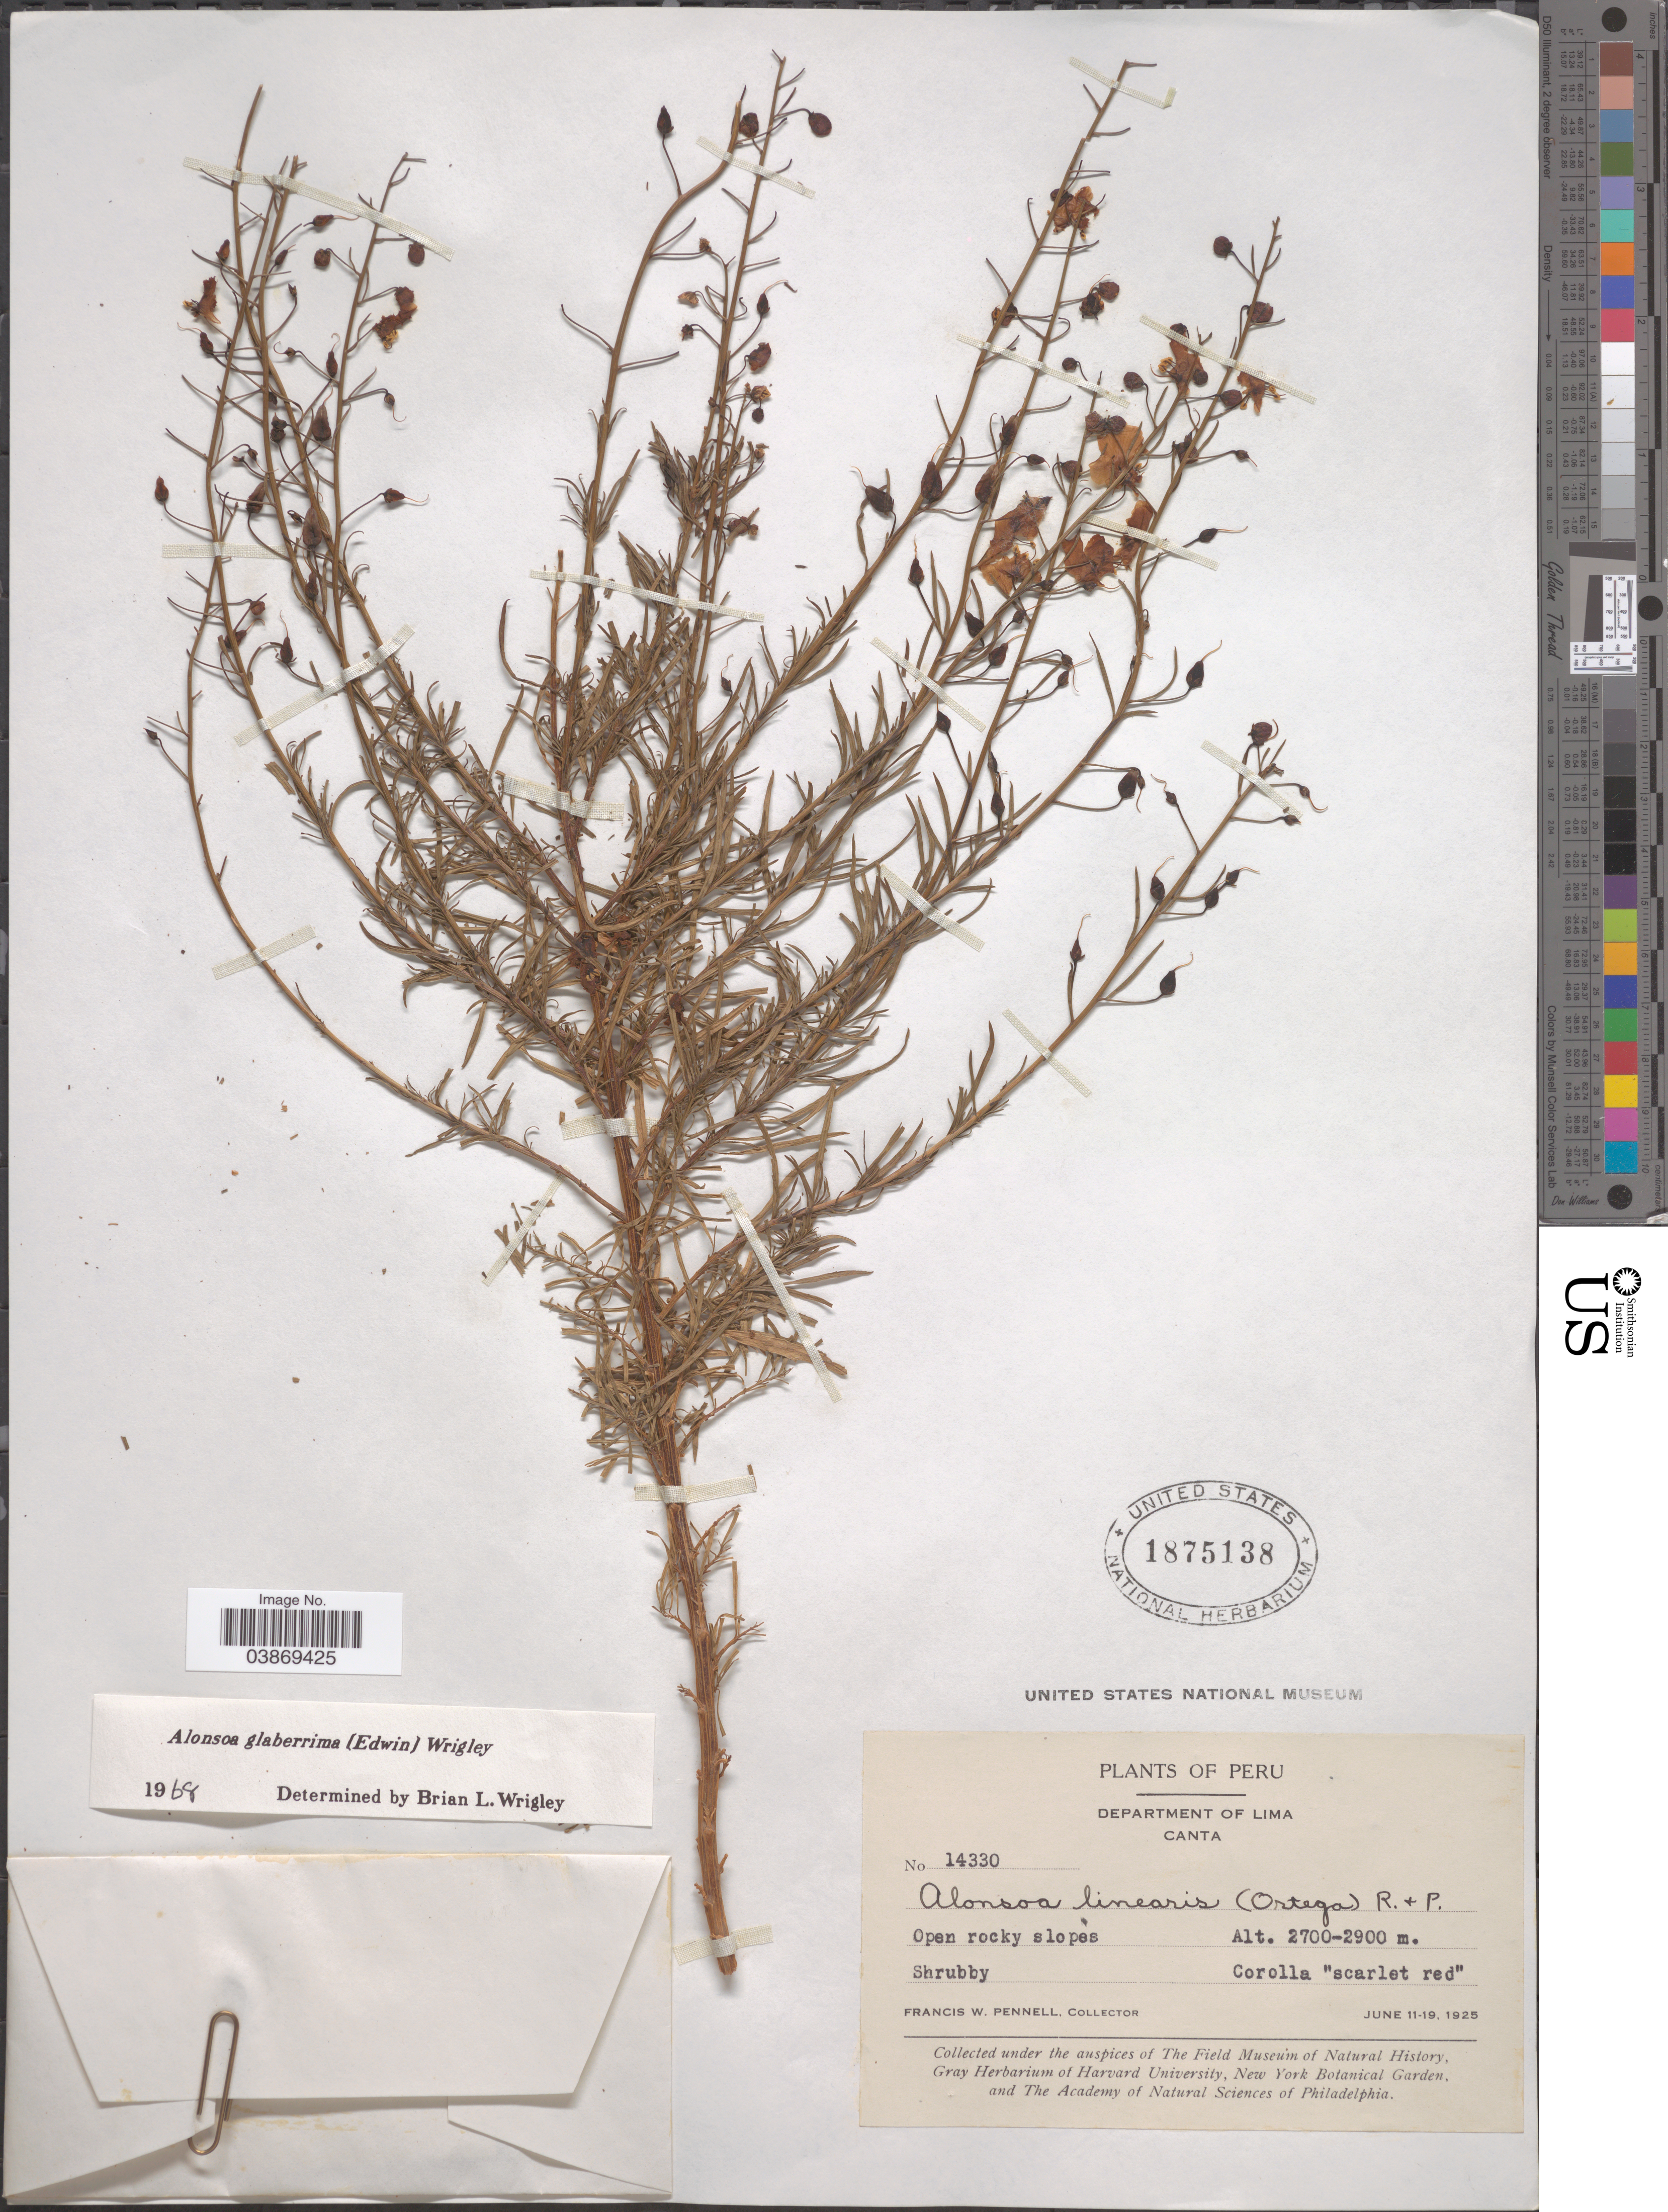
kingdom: Plantae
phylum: Tracheophyta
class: Magnoliopsida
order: Lamiales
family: Scrophulariaceae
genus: Alonsoa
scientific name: Alonsoa linearis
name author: (Jacq.) Ruiz & Pav.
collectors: F. W. Pennell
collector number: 14330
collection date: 1925-06-11/1925-06-19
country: Peru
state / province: Lima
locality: Department of Lima. Canta.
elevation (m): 2700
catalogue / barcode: US 1875138